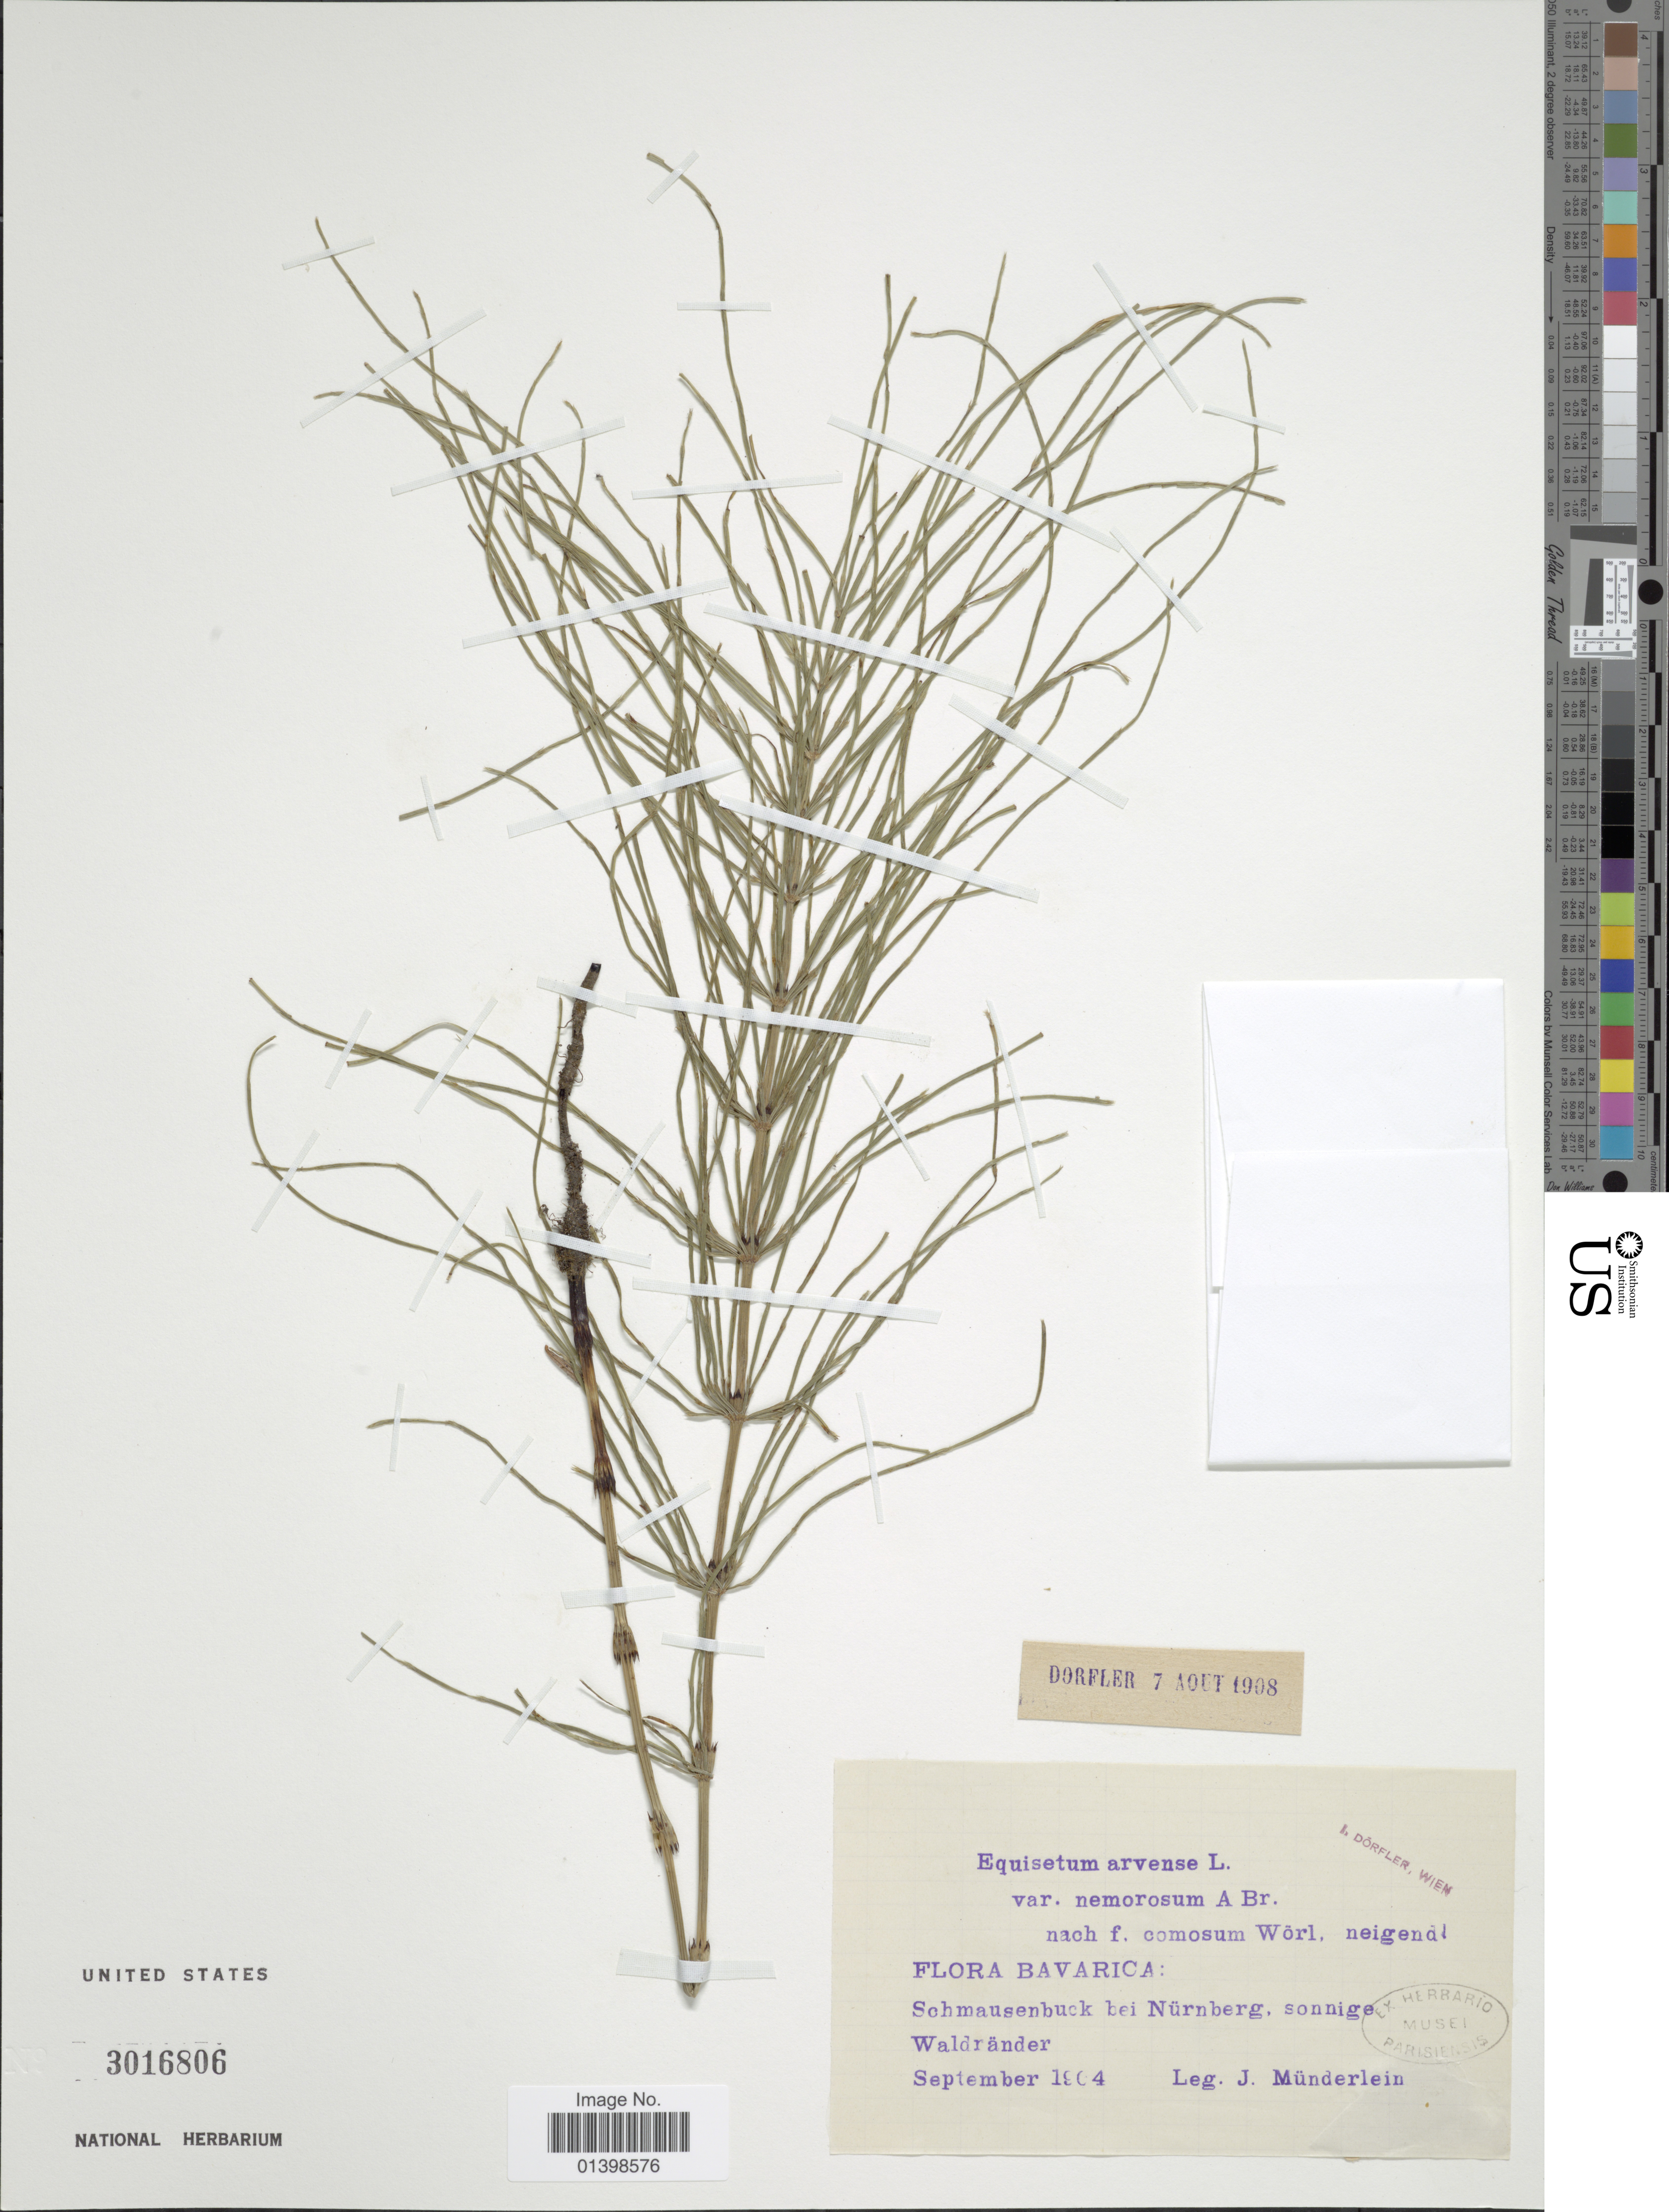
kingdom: Plantae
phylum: Tracheophyta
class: Polypodiopsida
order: Equisetales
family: Equisetaceae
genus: Equisetum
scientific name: Equisetum arvense var. nemorosum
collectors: J. Münderlein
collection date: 1904-09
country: Germany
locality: Bavarica: Schmausenbuck bei Nürnberg, sonnige Waldränder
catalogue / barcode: US 3016806